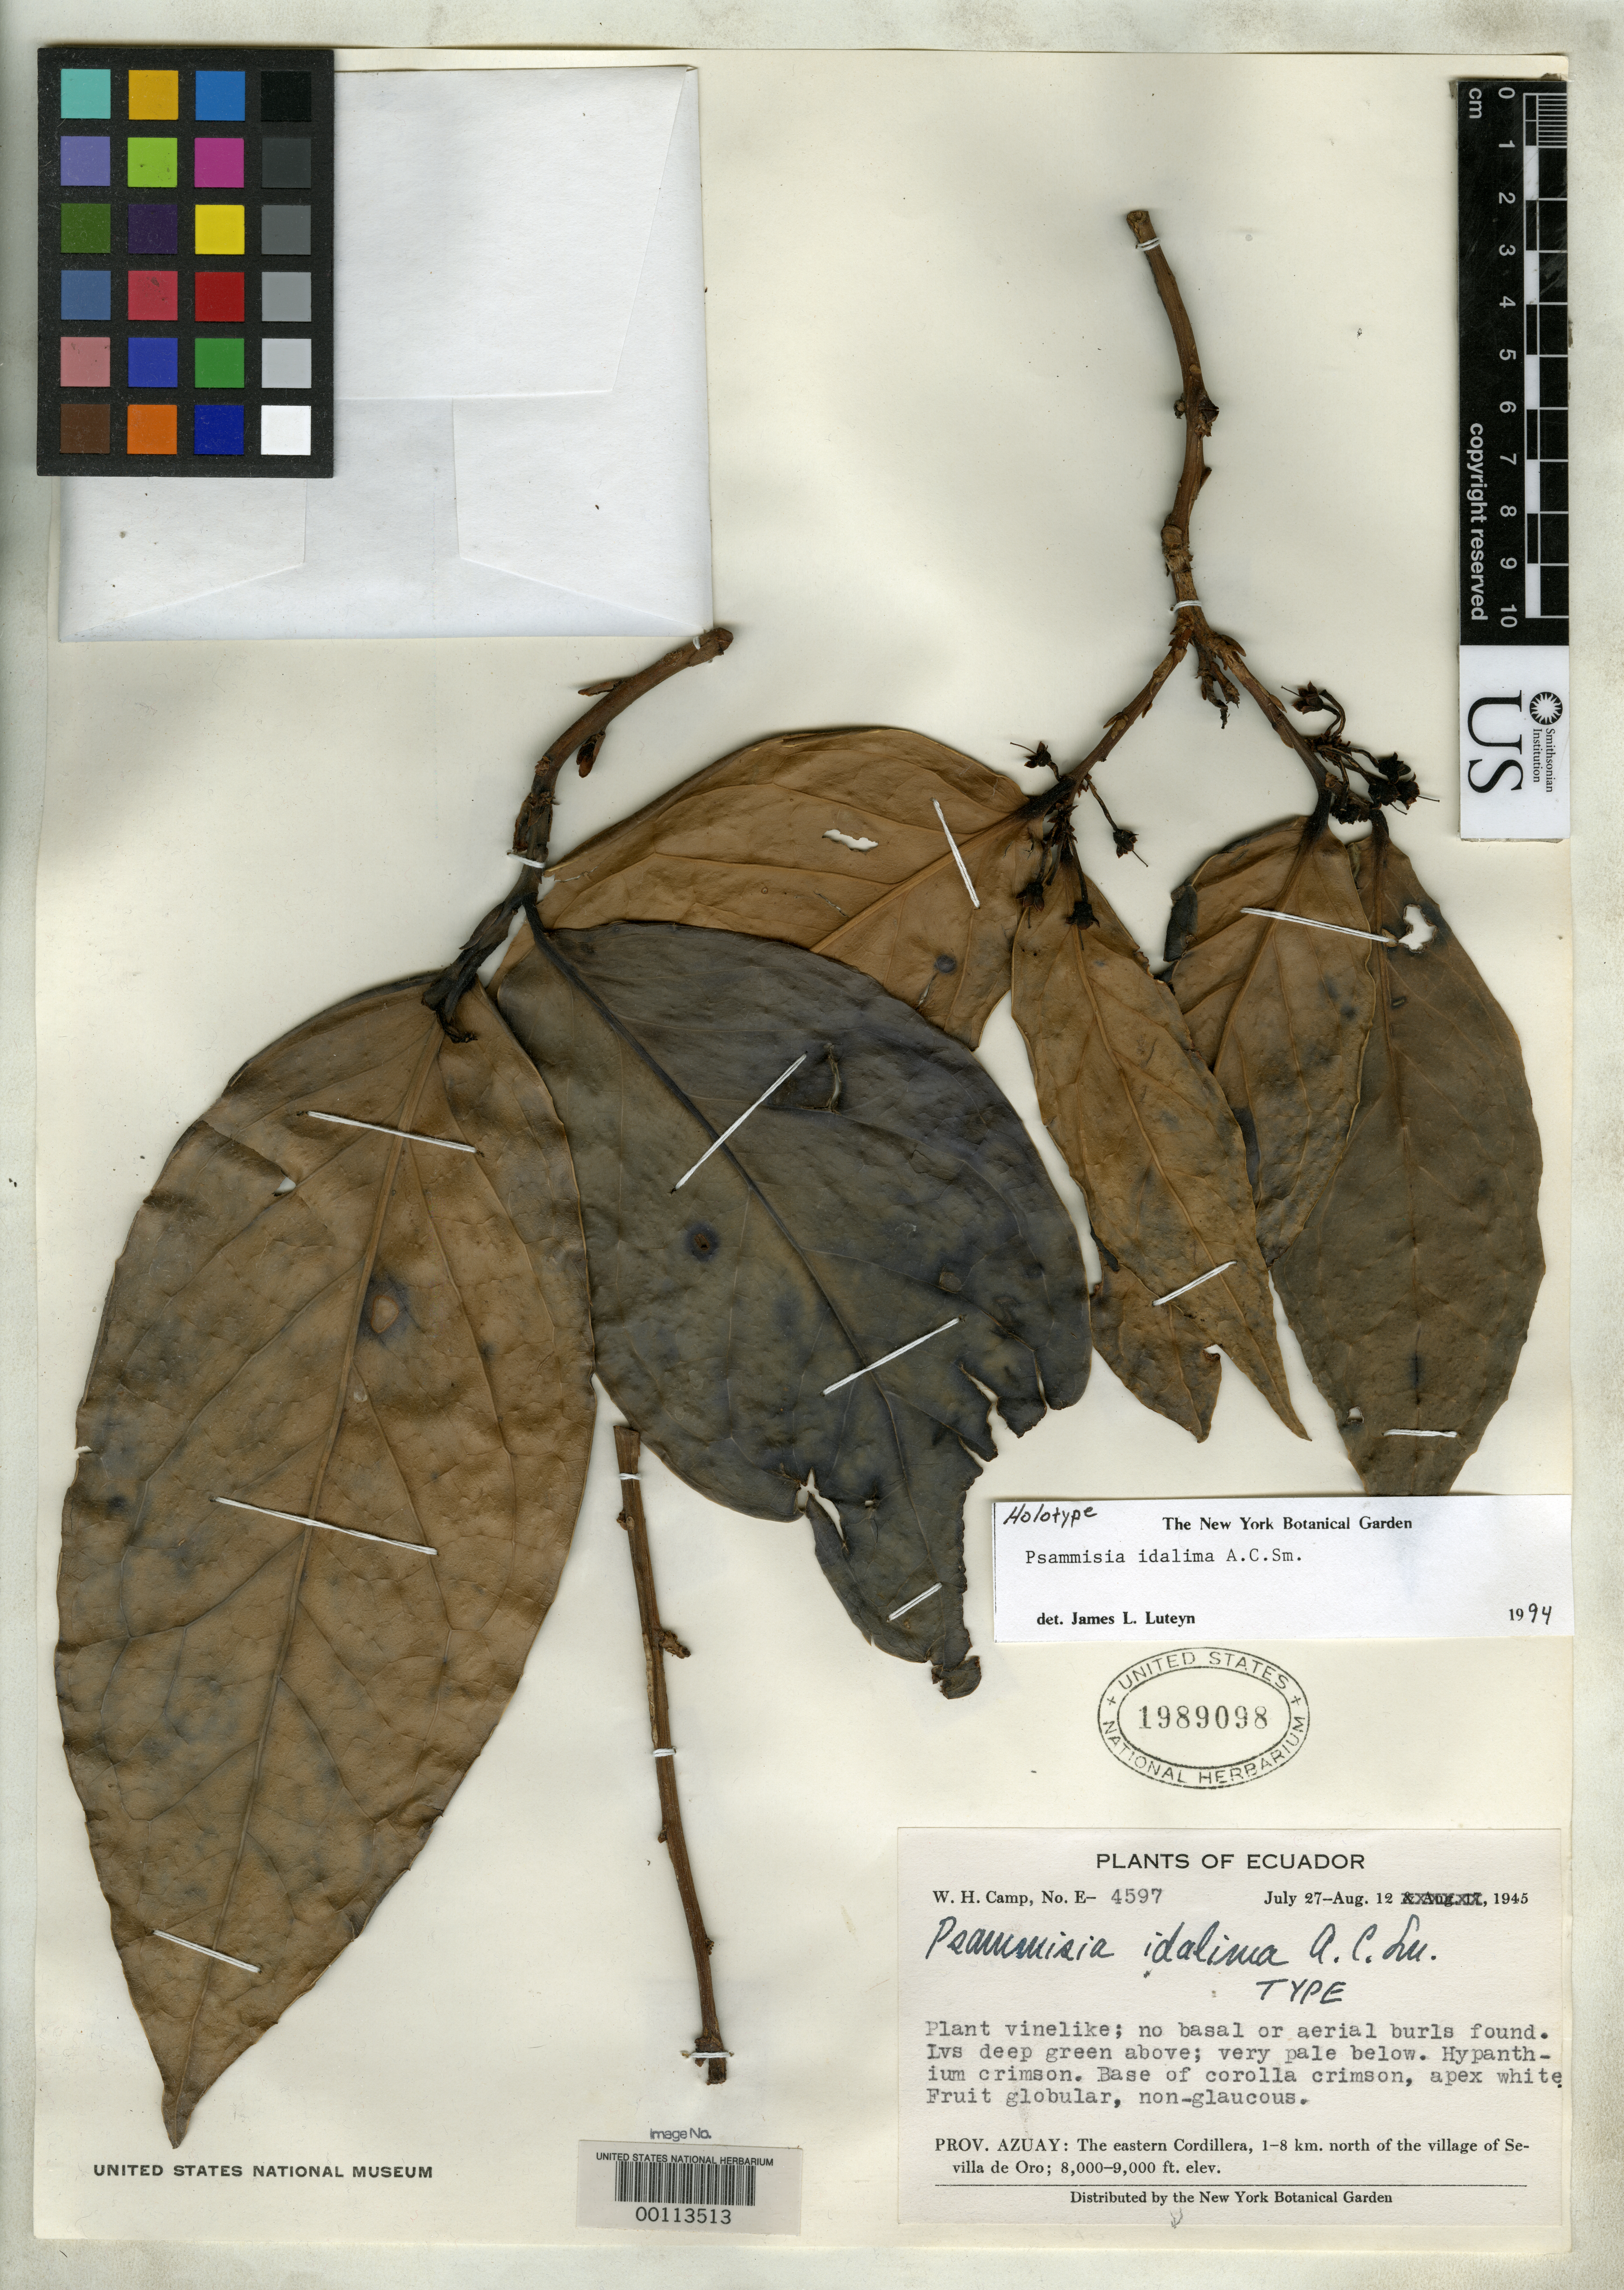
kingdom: Plantae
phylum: Tracheophyta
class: Magnoliopsida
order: Ericales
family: Ericaceae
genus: Psammisia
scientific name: Psammisia idalima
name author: A.C. Sm.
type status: Holotype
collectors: W. H. Camp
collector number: E-4597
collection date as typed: Jul 1945 to -- Aug 1945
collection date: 1945-07/1945-08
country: Ecuador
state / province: Azuay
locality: Eastern Cordillera, 1-8 km N of village of Sevilla de Oro.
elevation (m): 2438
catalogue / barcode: US 1989098